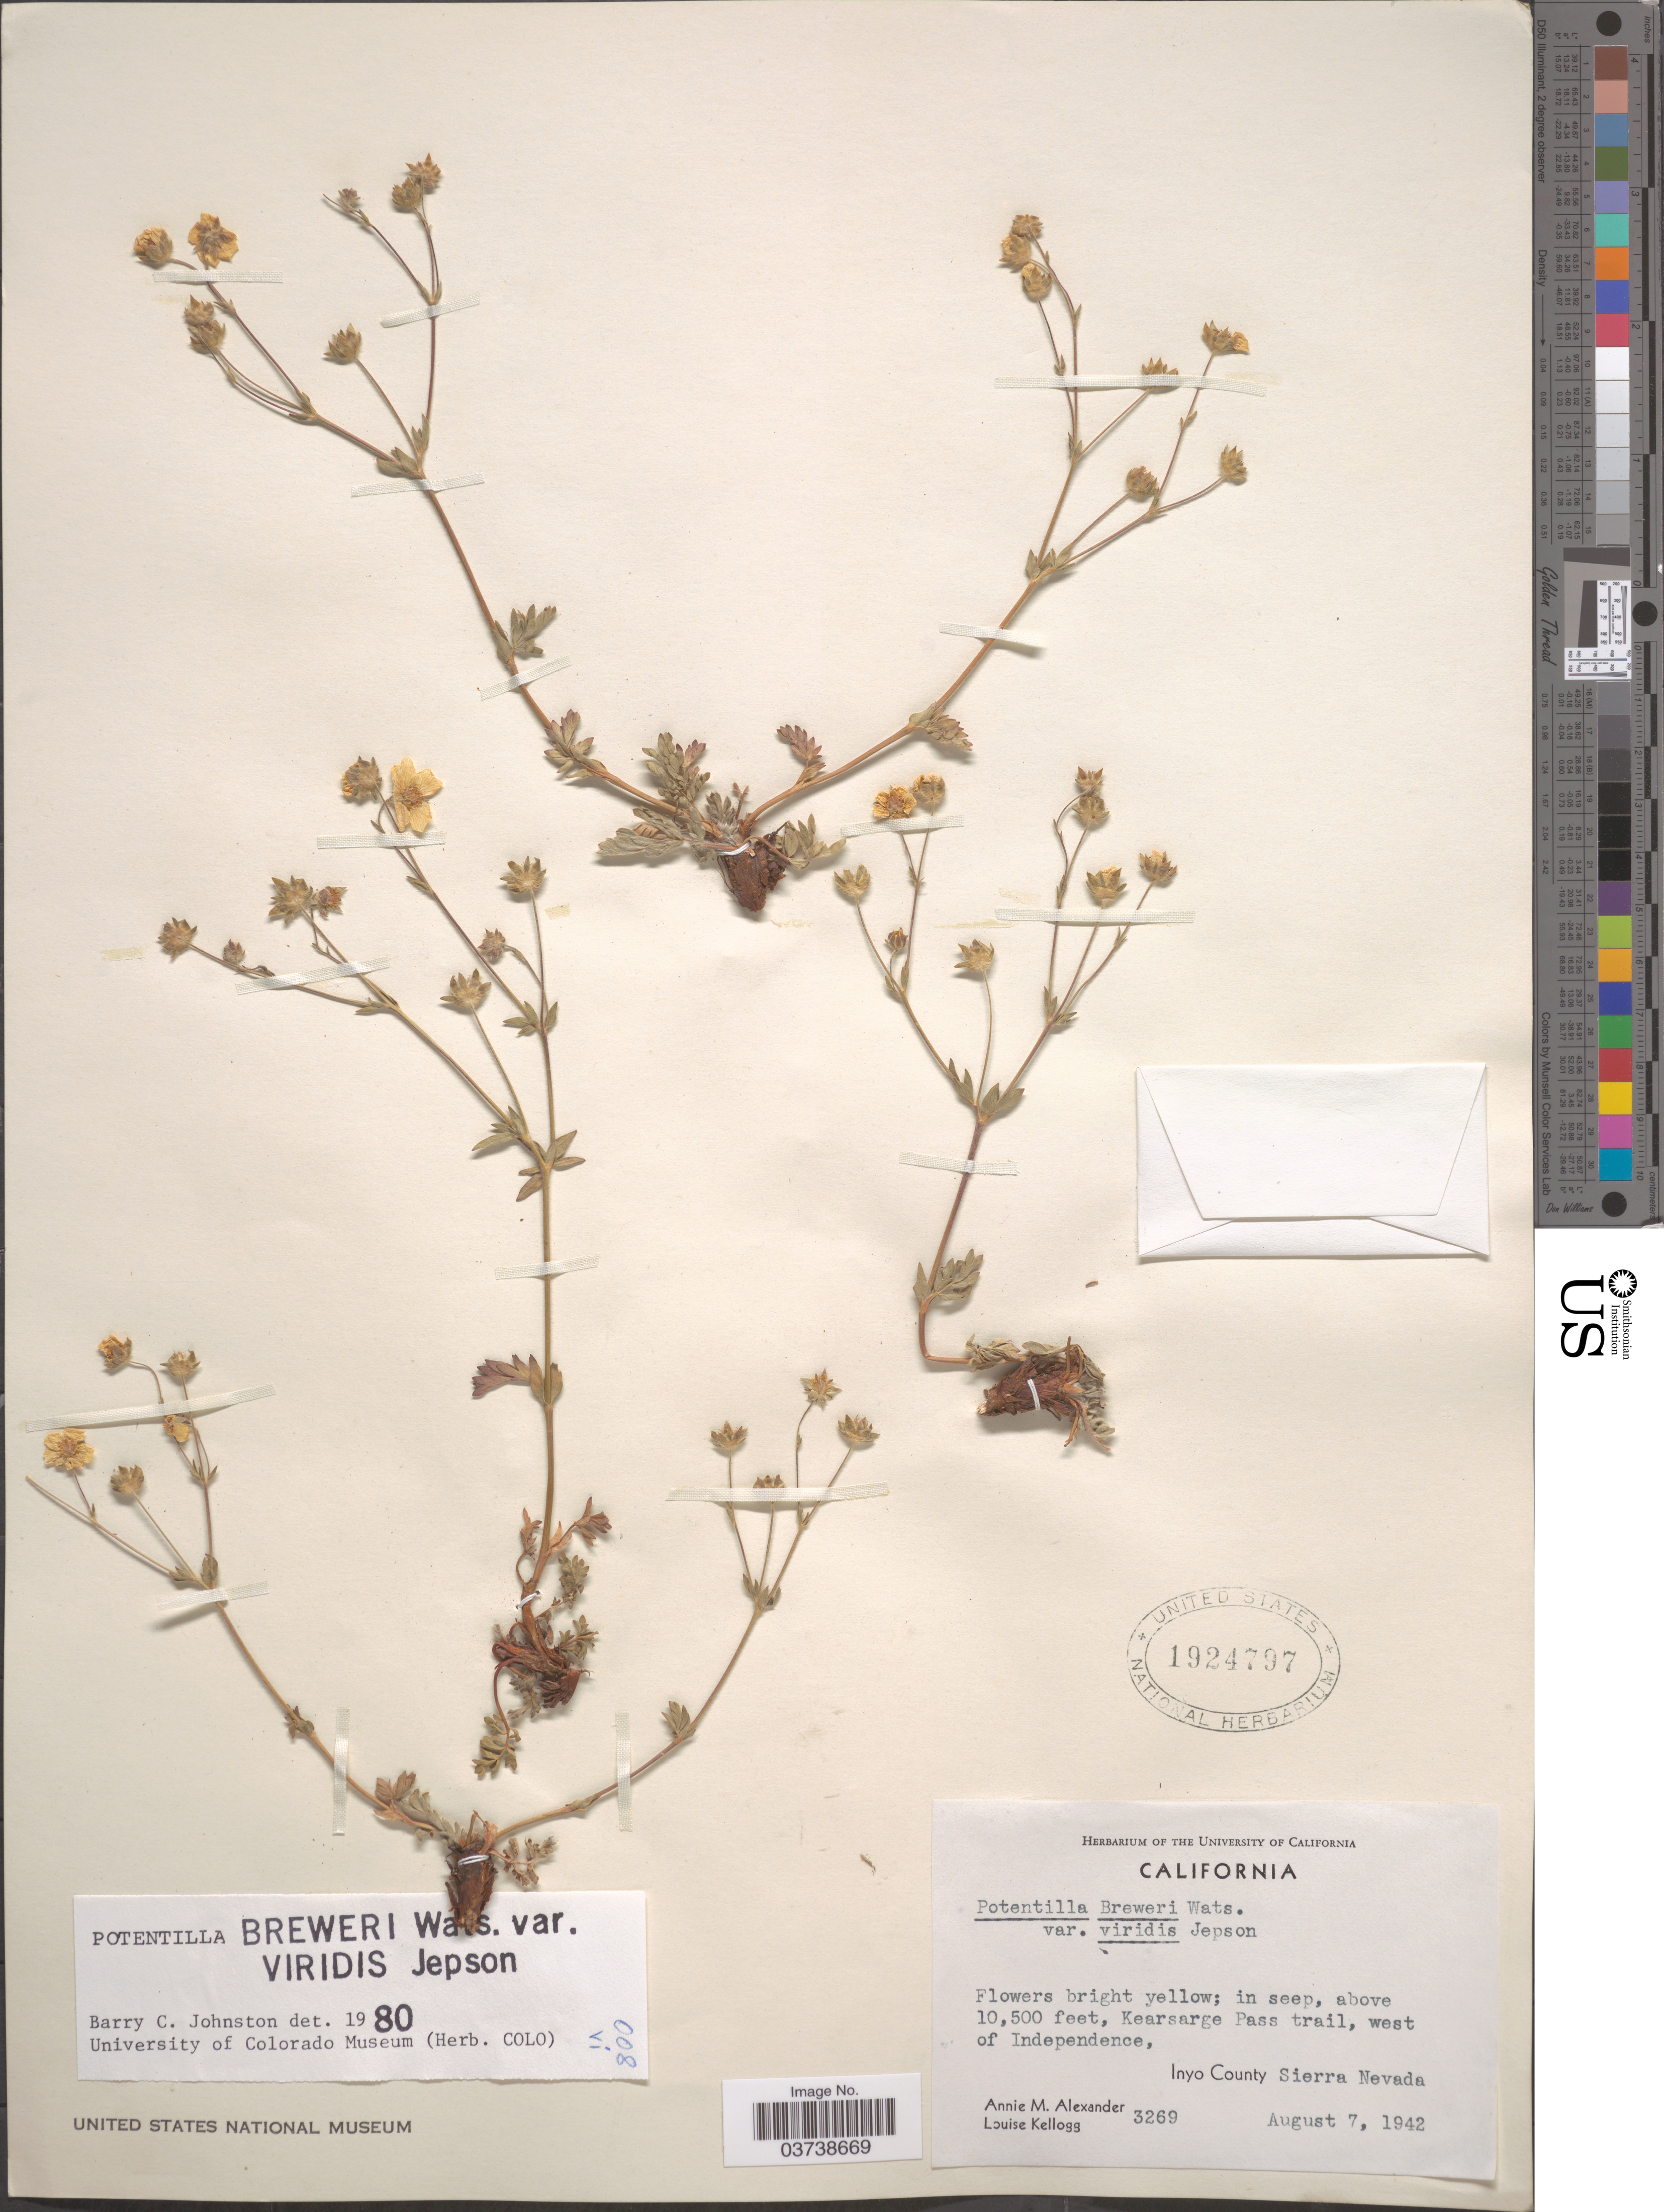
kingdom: Plantae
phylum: Tracheophyta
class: Magnoliopsida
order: Rosales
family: Rosaceae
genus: Potentilla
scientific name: Potentilla breweri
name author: S. Watson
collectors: A. M. Alexander & L. Kellogg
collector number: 3269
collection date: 1942-08-07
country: United States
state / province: California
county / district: Inyo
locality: Kearsarge Pass trail, west of Independence, Inyo County Sierra Nevada.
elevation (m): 3200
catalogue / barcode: US 1924797